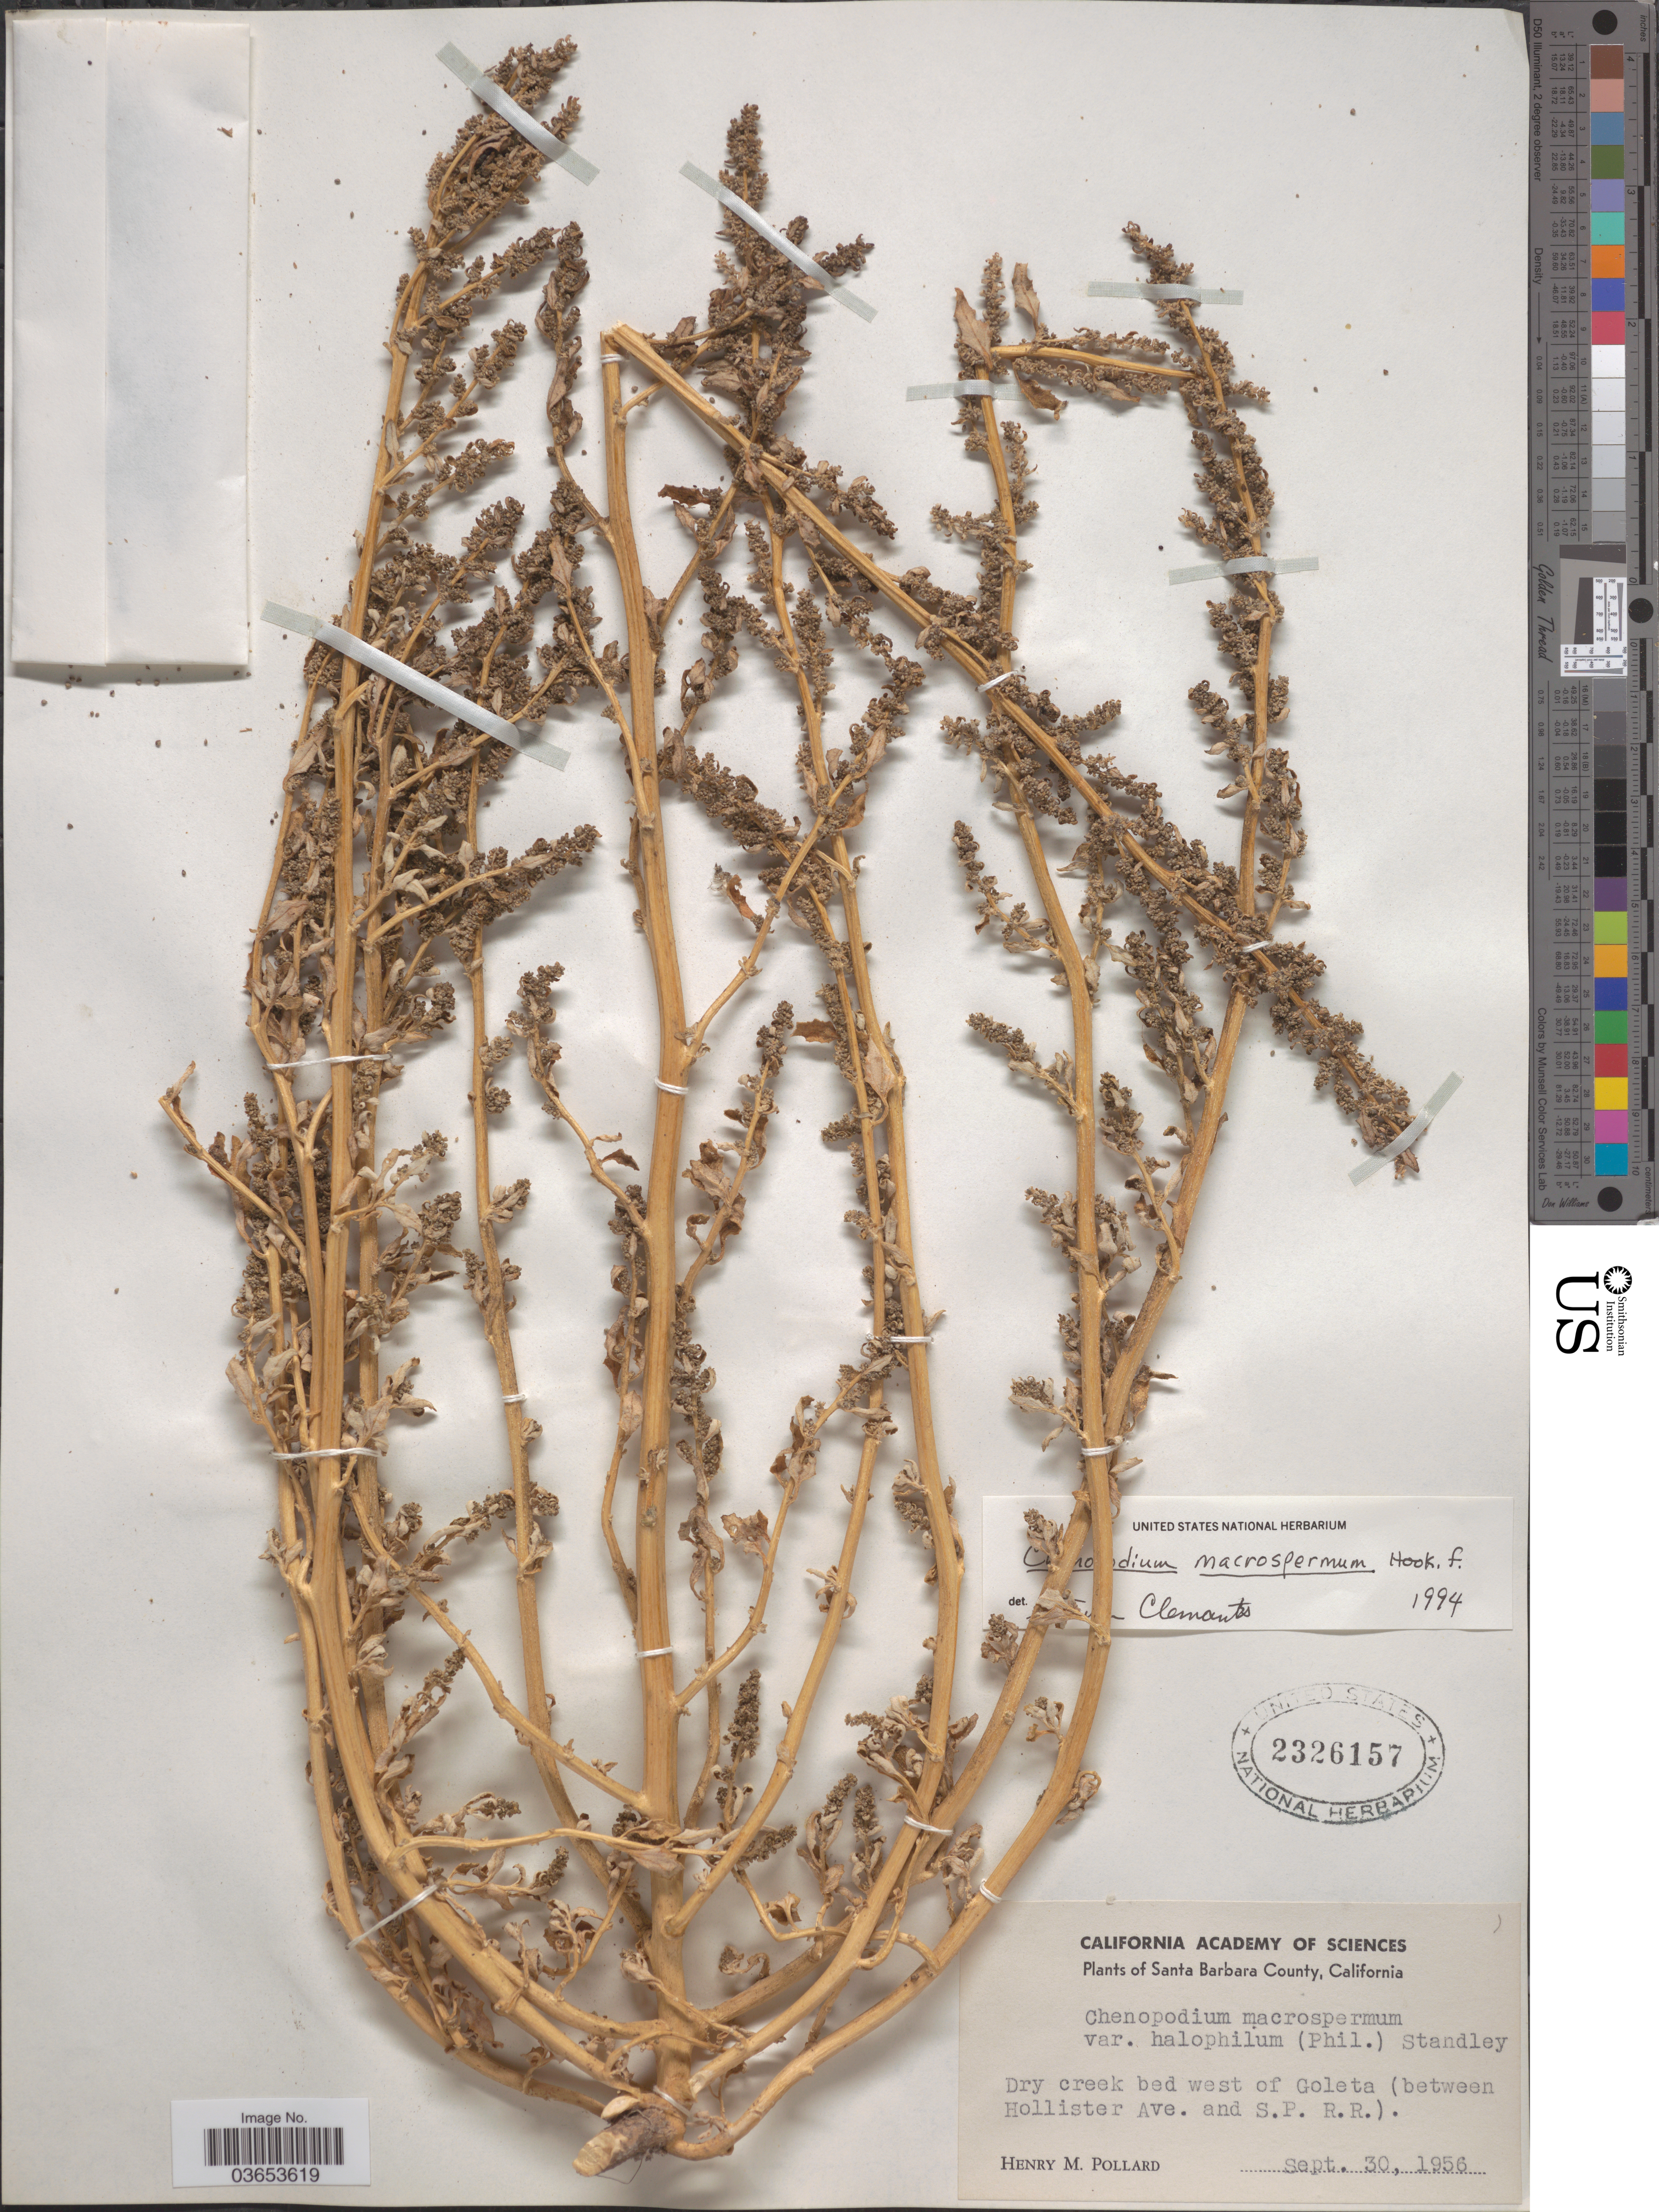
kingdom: Plantae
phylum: Tracheophyta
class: Magnoliopsida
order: Caryophyllales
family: Amaranthaceae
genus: Chenopodium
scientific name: Chenopodium macrospermum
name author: Hook. f.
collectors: H. M. Pollard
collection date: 1956-09-30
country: United States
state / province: California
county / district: Santa Barbara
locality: Sant Barbara County. West of Goleta (between Hollister Ave. and S.P. R.R.).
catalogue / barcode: US 2326157